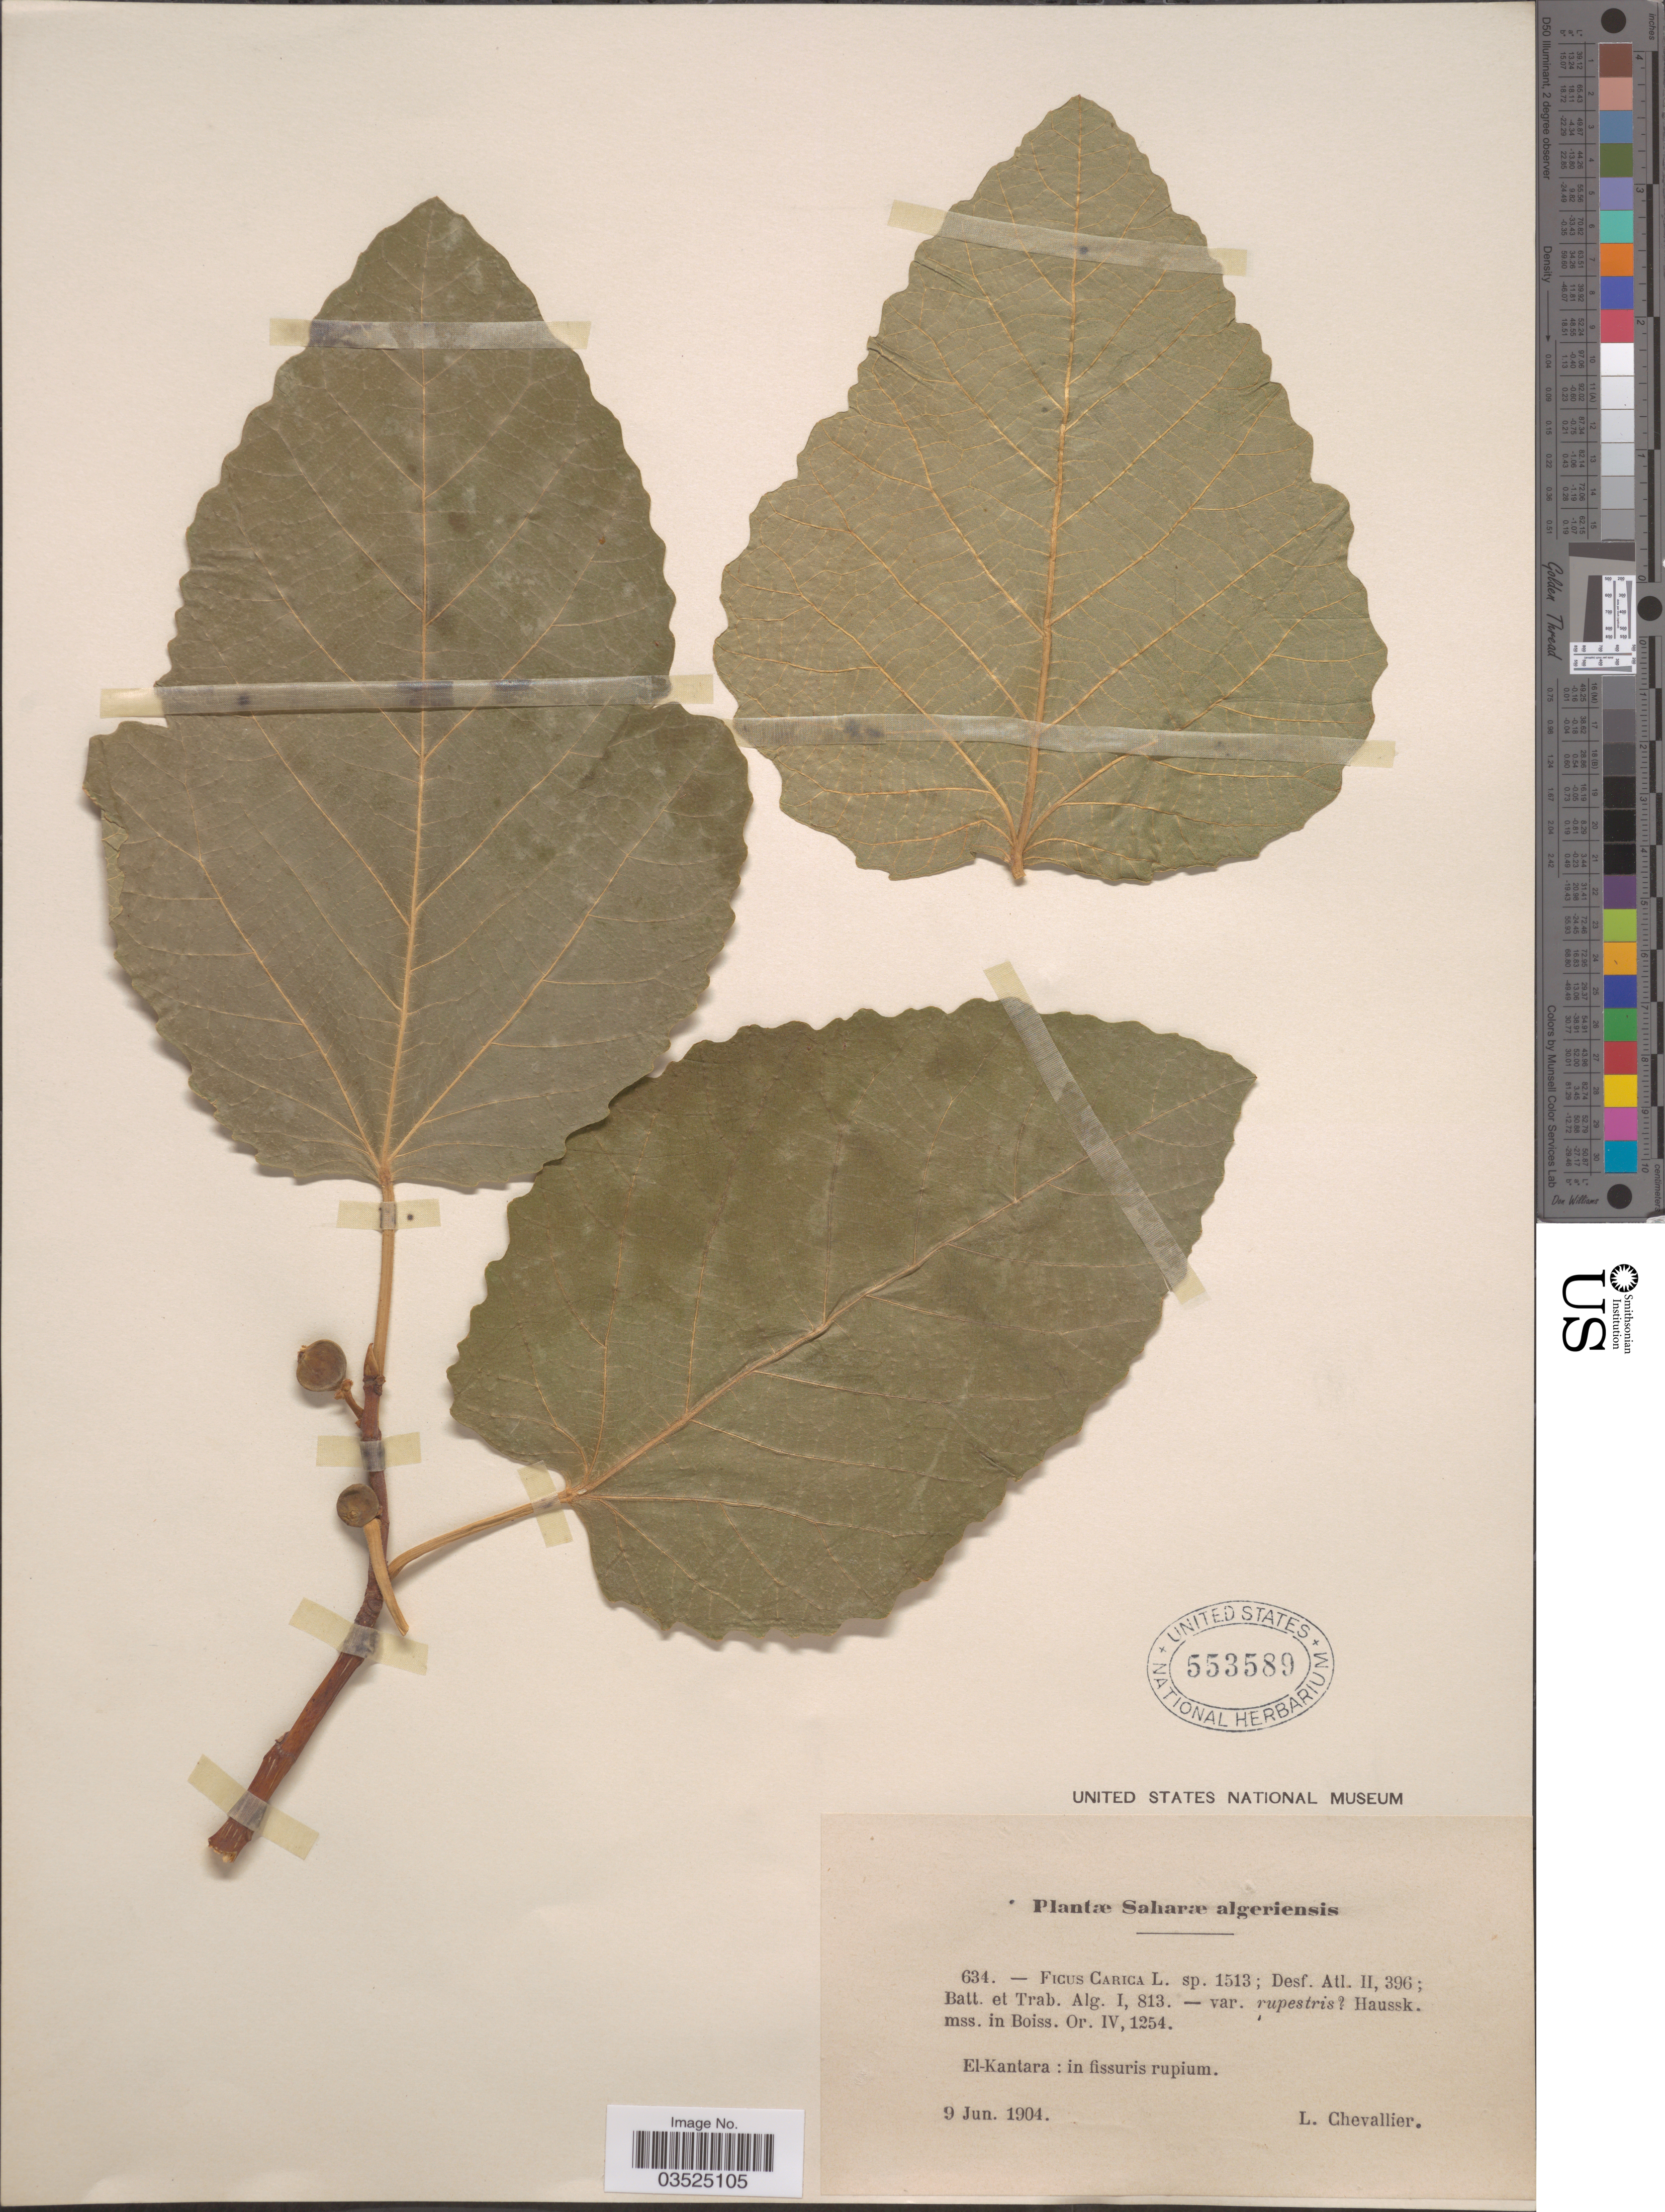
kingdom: Plantae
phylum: Tracheophyta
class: Magnoliopsida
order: Rosales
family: Moraceae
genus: Ficus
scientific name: Ficus carica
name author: L.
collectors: L. Chevalier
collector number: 634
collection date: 1904-06-09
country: Algeria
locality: Saharae Algeriensis. El-Kantara: in fissuris rupium.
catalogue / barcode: US 553589